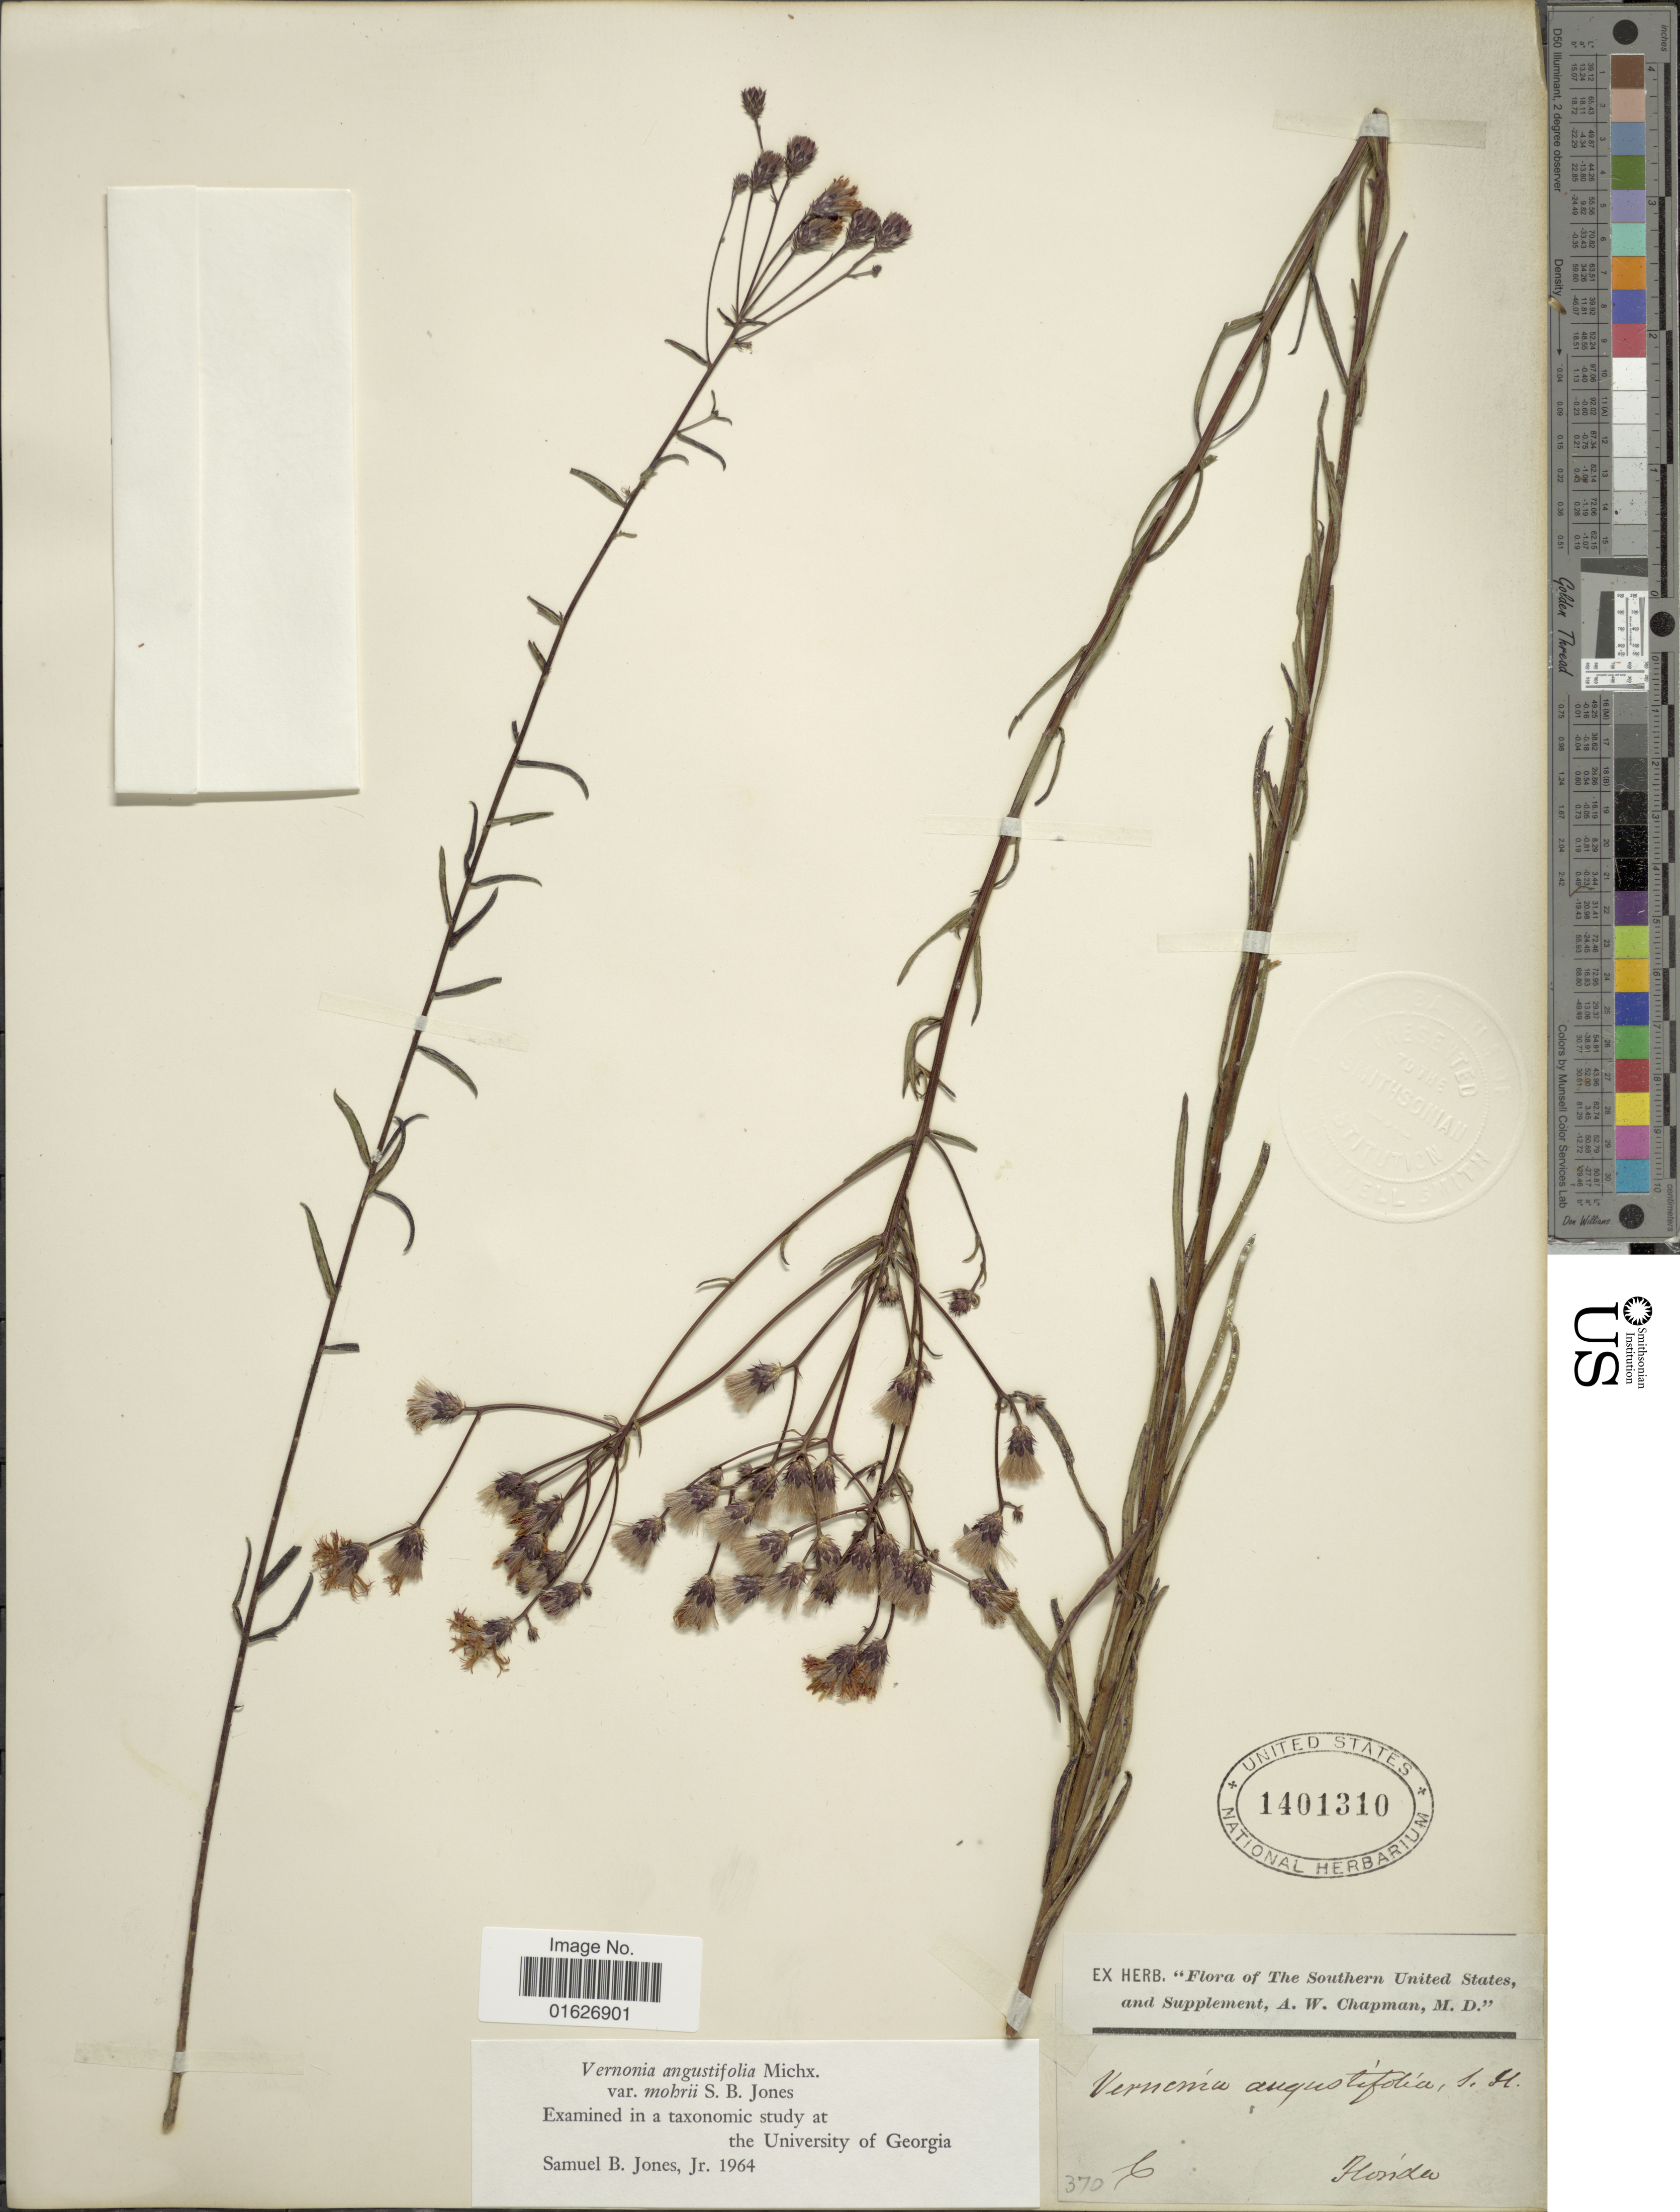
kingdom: Plantae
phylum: Tracheophyta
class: Magnoliopsida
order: Asterales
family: Asteraceae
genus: Vernonia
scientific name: Vernonia angustifolia var. mohrii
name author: S.B. Jones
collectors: A. W. Chapman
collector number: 370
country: United States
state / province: Florida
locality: Southern United States.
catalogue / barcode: US 1401310